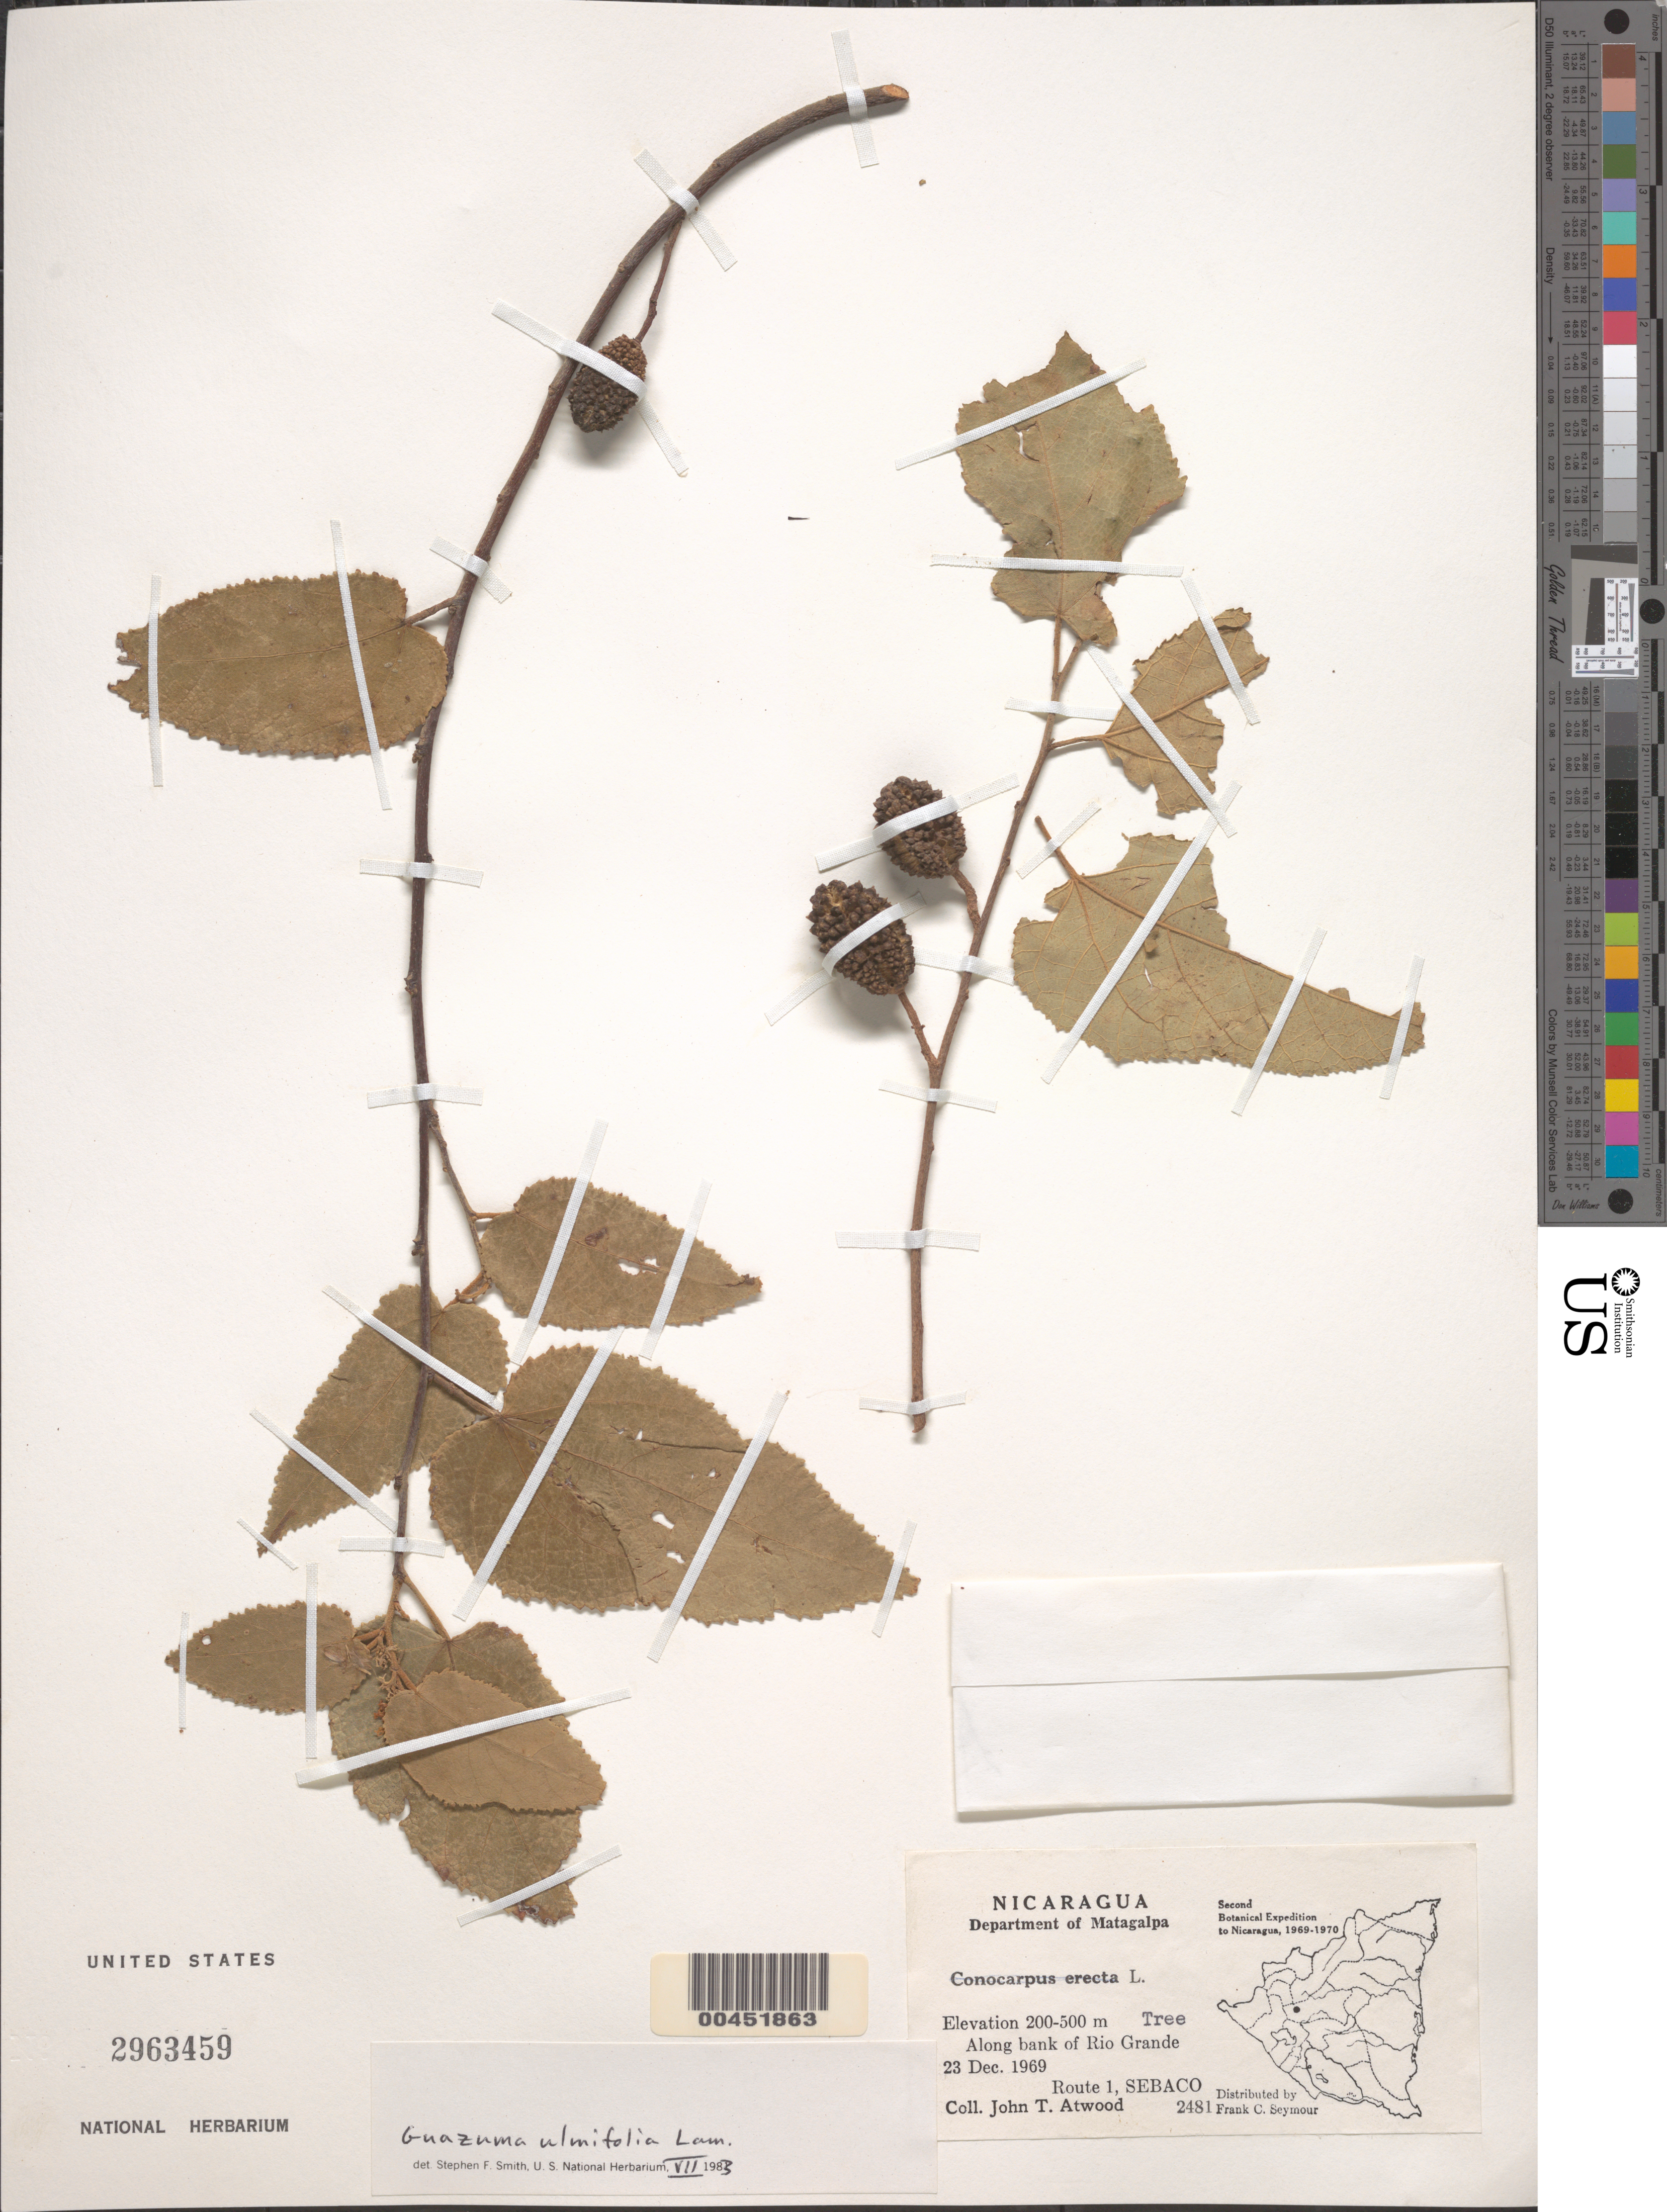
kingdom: Plantae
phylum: Tracheophyta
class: Magnoliopsida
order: Malvales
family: Malvaceae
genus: Guazuma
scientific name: Guazuma ulmifolia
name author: Lam.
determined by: Smith, Stephen F., (US), NMNH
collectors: J. T. Atwood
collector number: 2481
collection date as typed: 23 Dec 1969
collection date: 1969-12-23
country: Nicaragua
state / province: Matagalpa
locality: Rio Grande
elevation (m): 200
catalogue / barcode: US 2963459